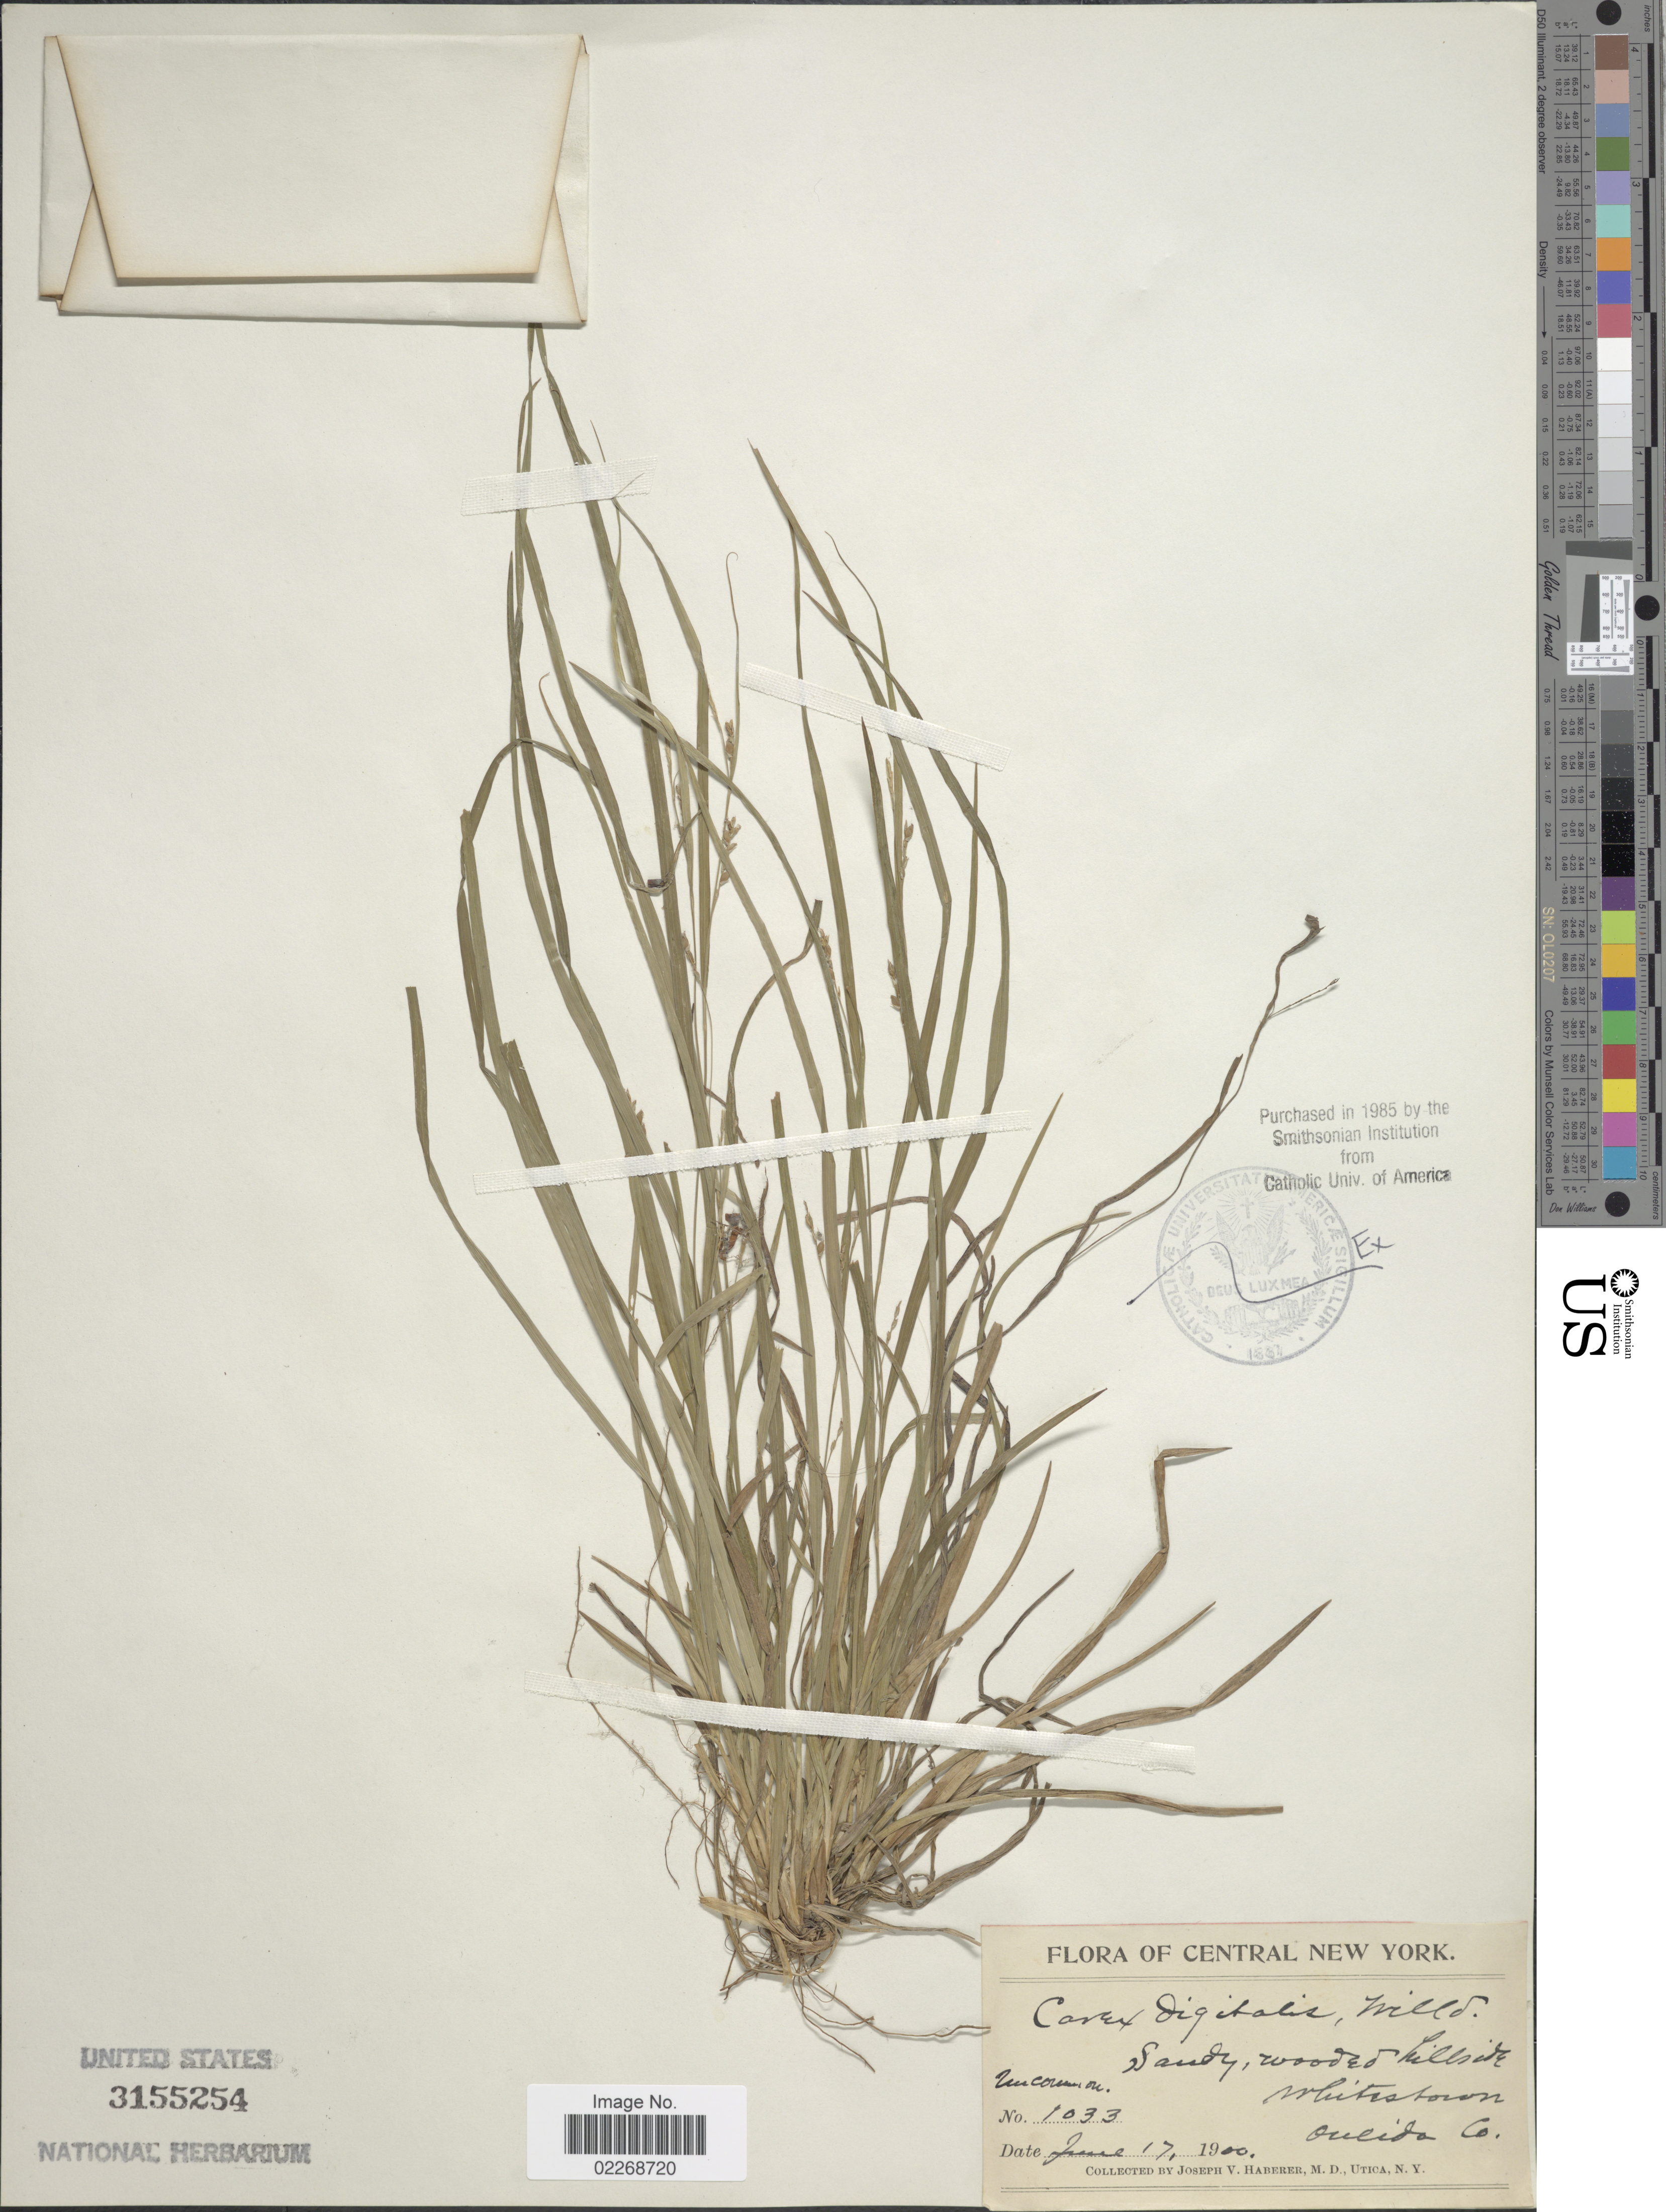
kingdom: Plantae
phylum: Tracheophyta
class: Liliopsida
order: Poales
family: Cyperaceae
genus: Carex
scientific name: Carex digitalis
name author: Willd.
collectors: J. V. Haberer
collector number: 1033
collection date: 1900-06-17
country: United States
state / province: New York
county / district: Oneida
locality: Central New York. Sandy, wooded hillside Whitestown, Oneida Co.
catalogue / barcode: US 3155254